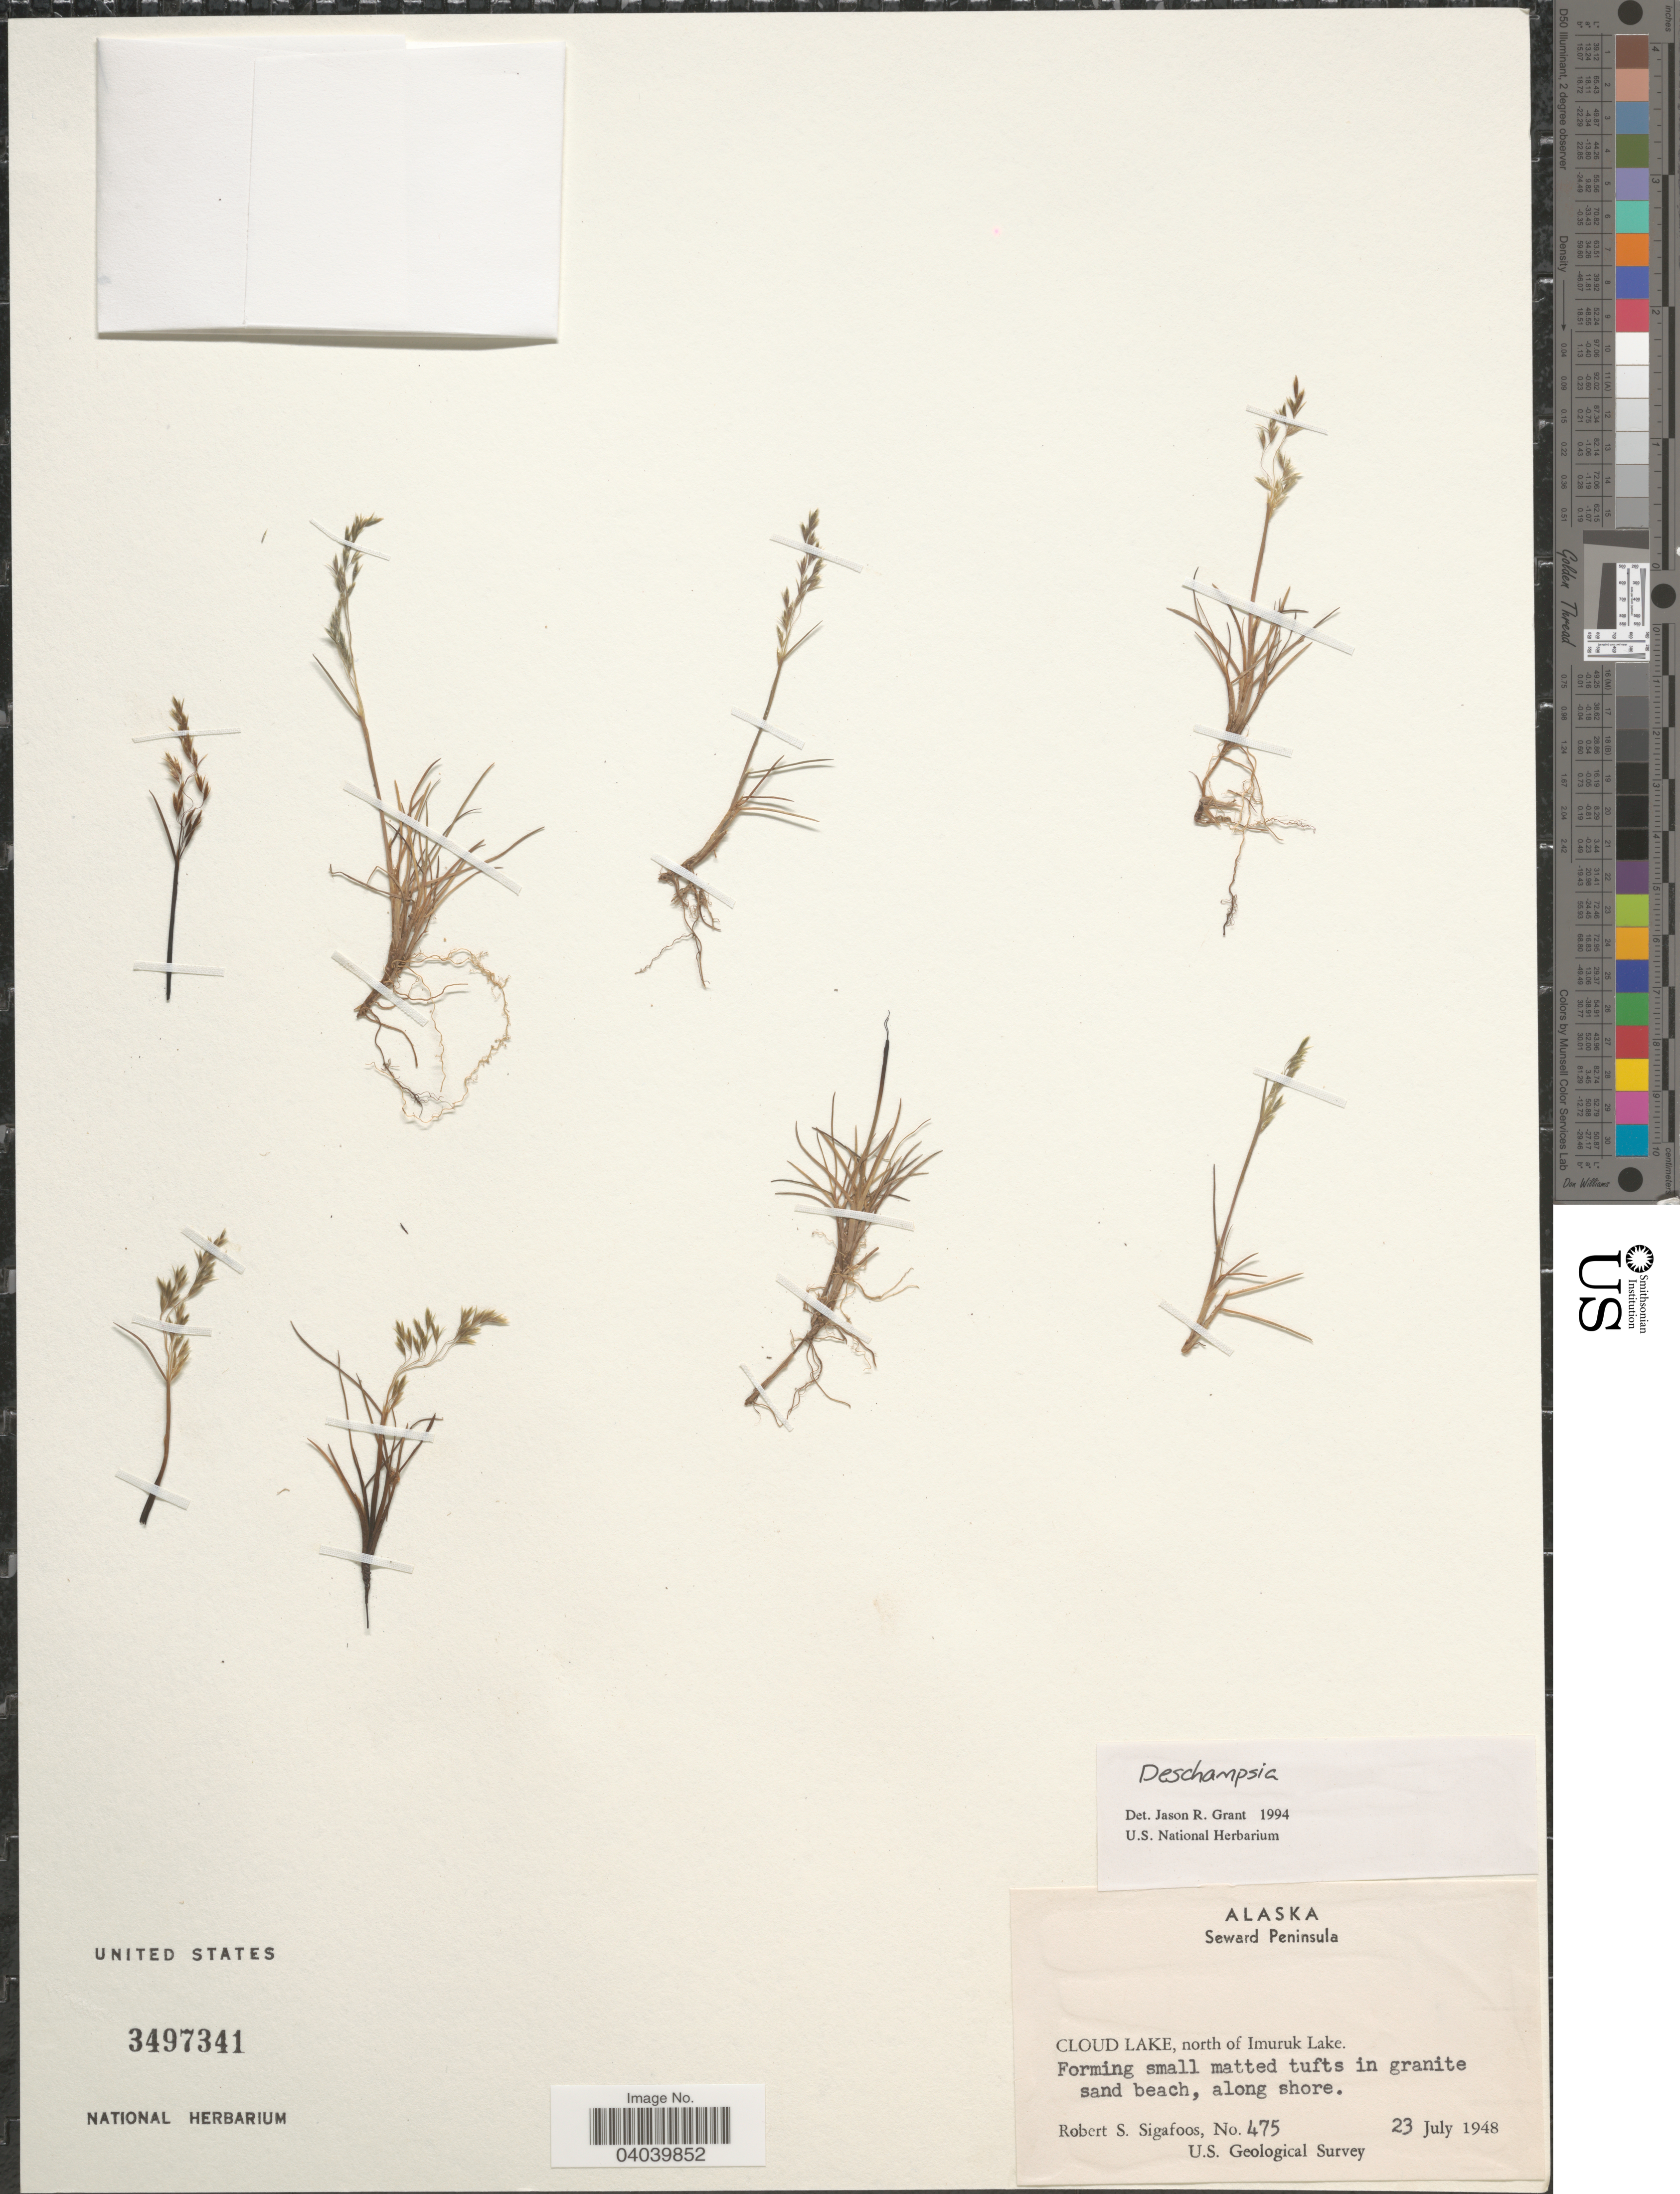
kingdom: Plantae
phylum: Tracheophyta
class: Liliopsida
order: Poales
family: Poaceae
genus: Deschampsia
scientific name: Deschampsia sp.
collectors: R. Sigafoos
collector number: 475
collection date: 1948-07-23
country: United States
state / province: Alaska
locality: Seward Peninsula. Cloud Lake, north of Imuruk Lake.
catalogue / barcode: US 3497341